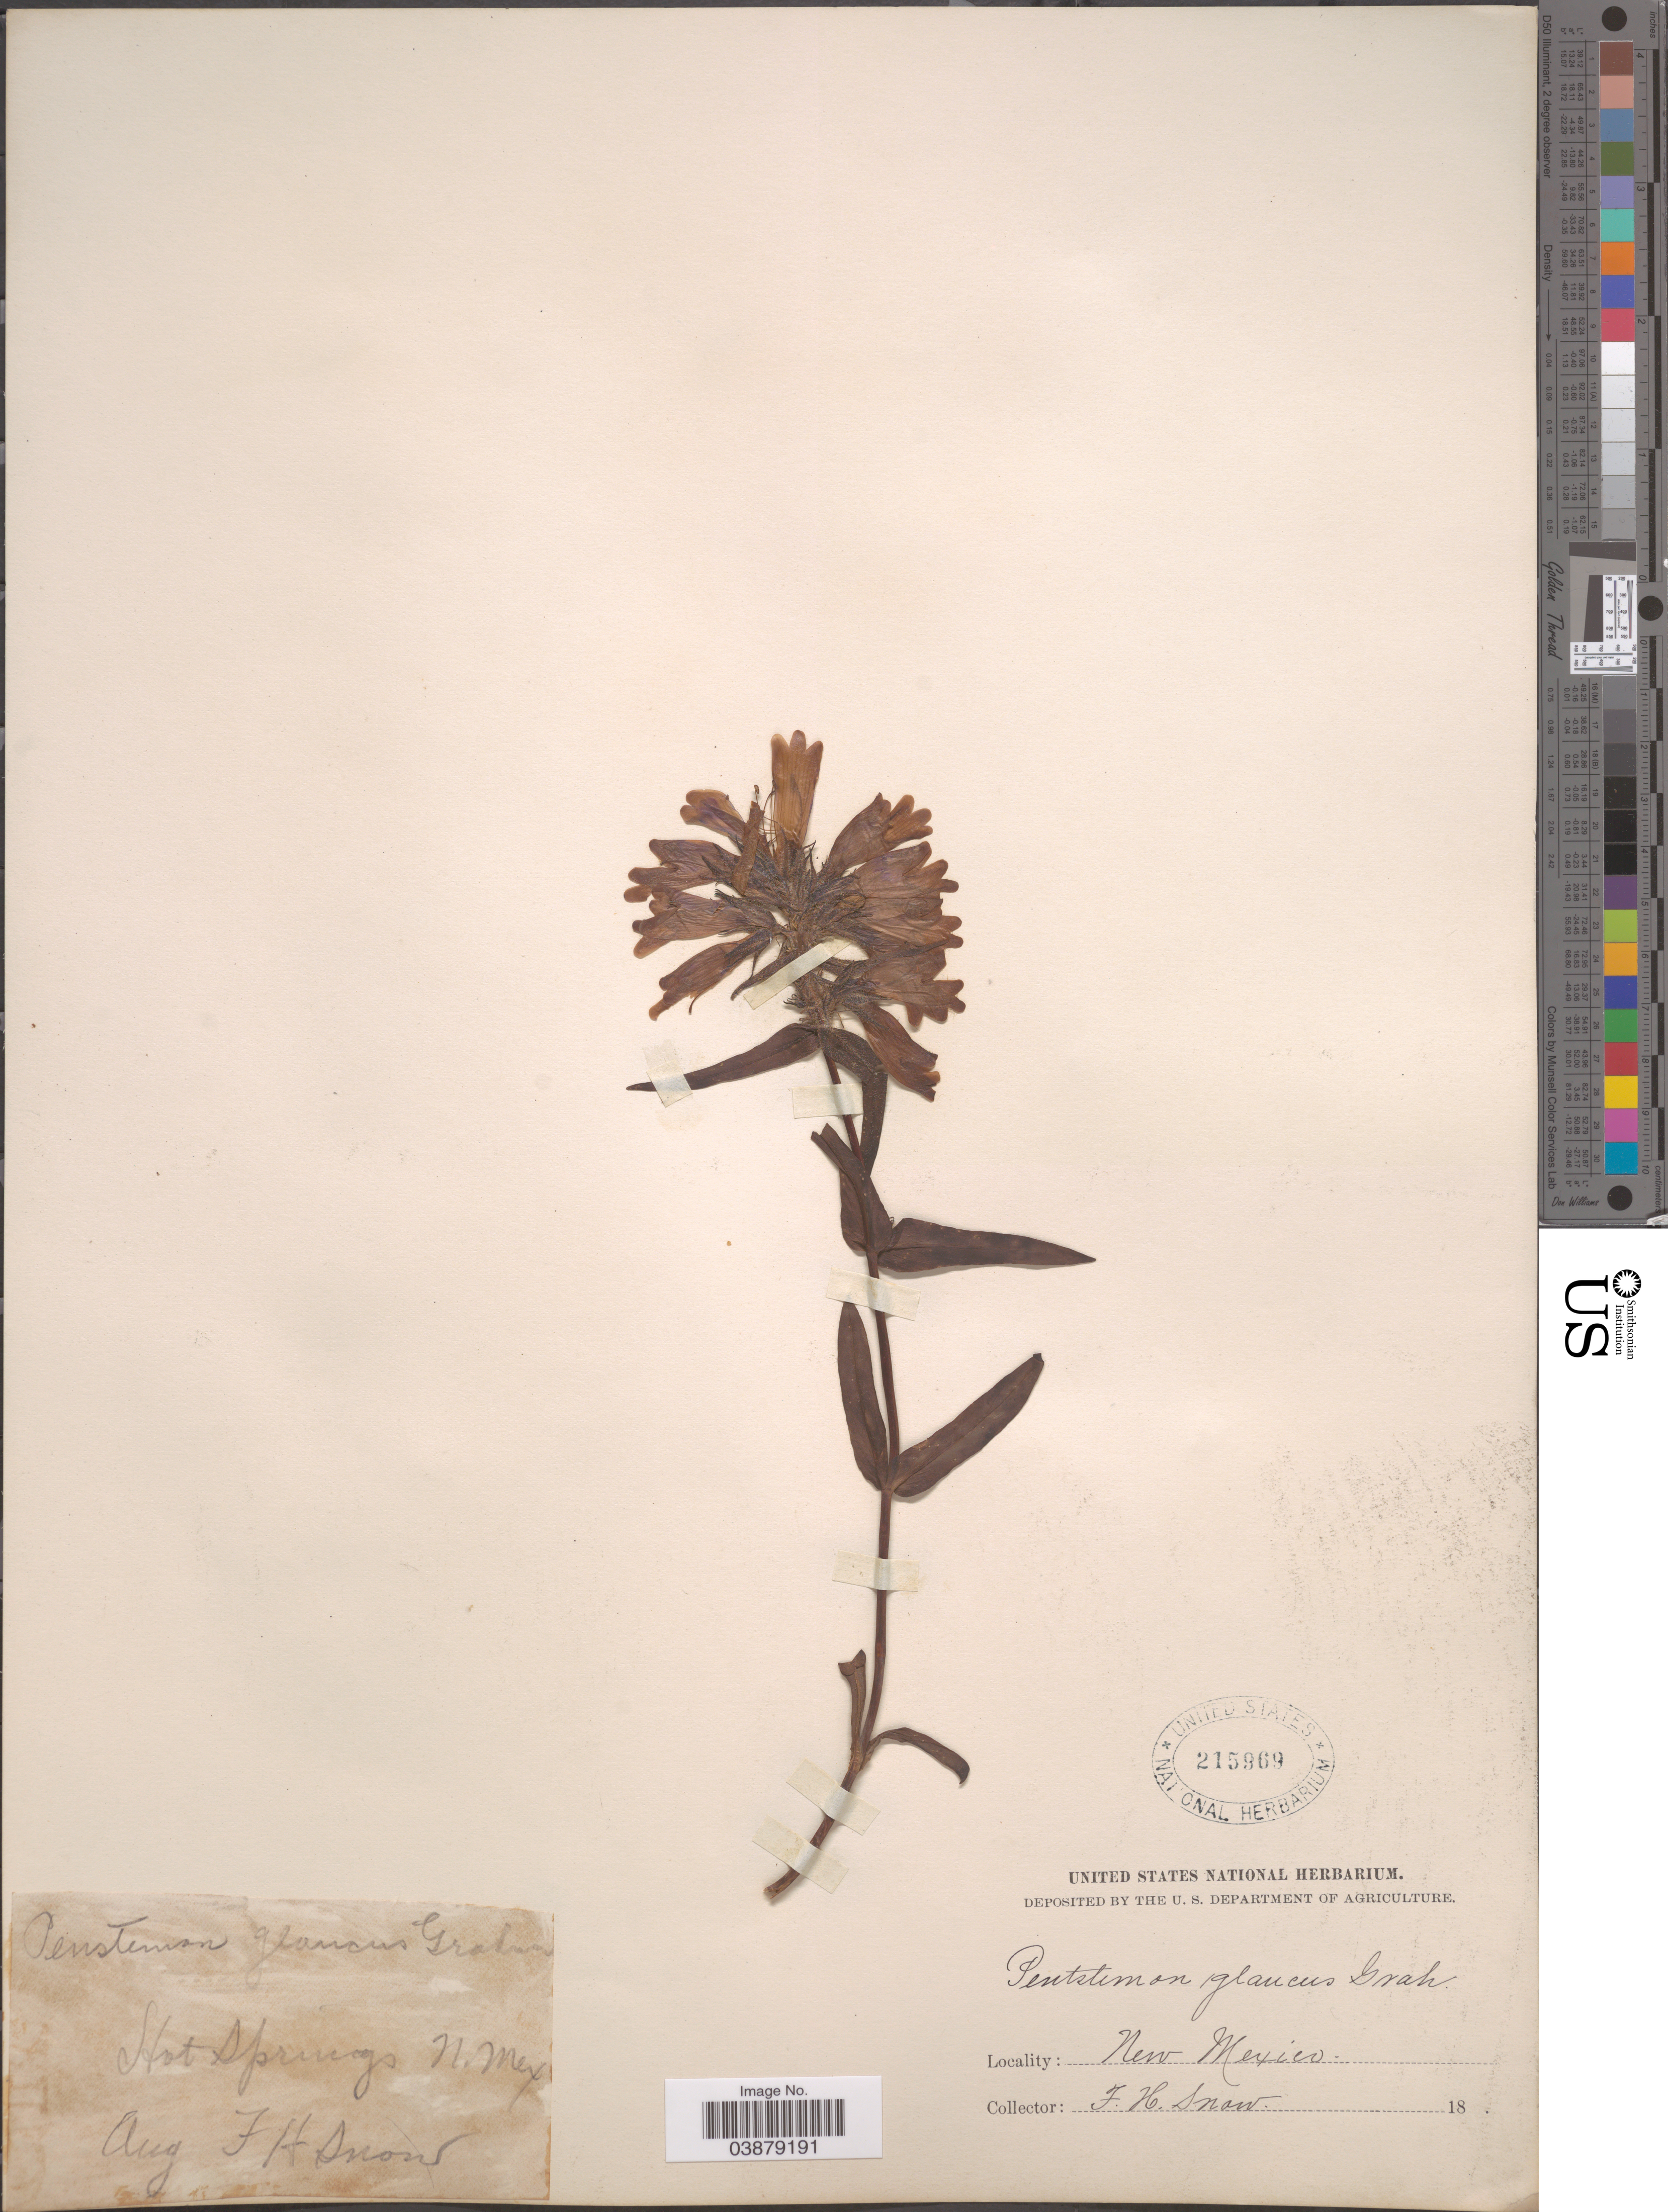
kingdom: Plantae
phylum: Tracheophyta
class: Magnoliopsida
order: Lamiales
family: Plantaginaceae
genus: Penstemon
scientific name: Penstemon whippleanus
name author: A. Gray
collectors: F. H. Snow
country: United States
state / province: New Mexico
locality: Hot Springs.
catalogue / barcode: US 215969